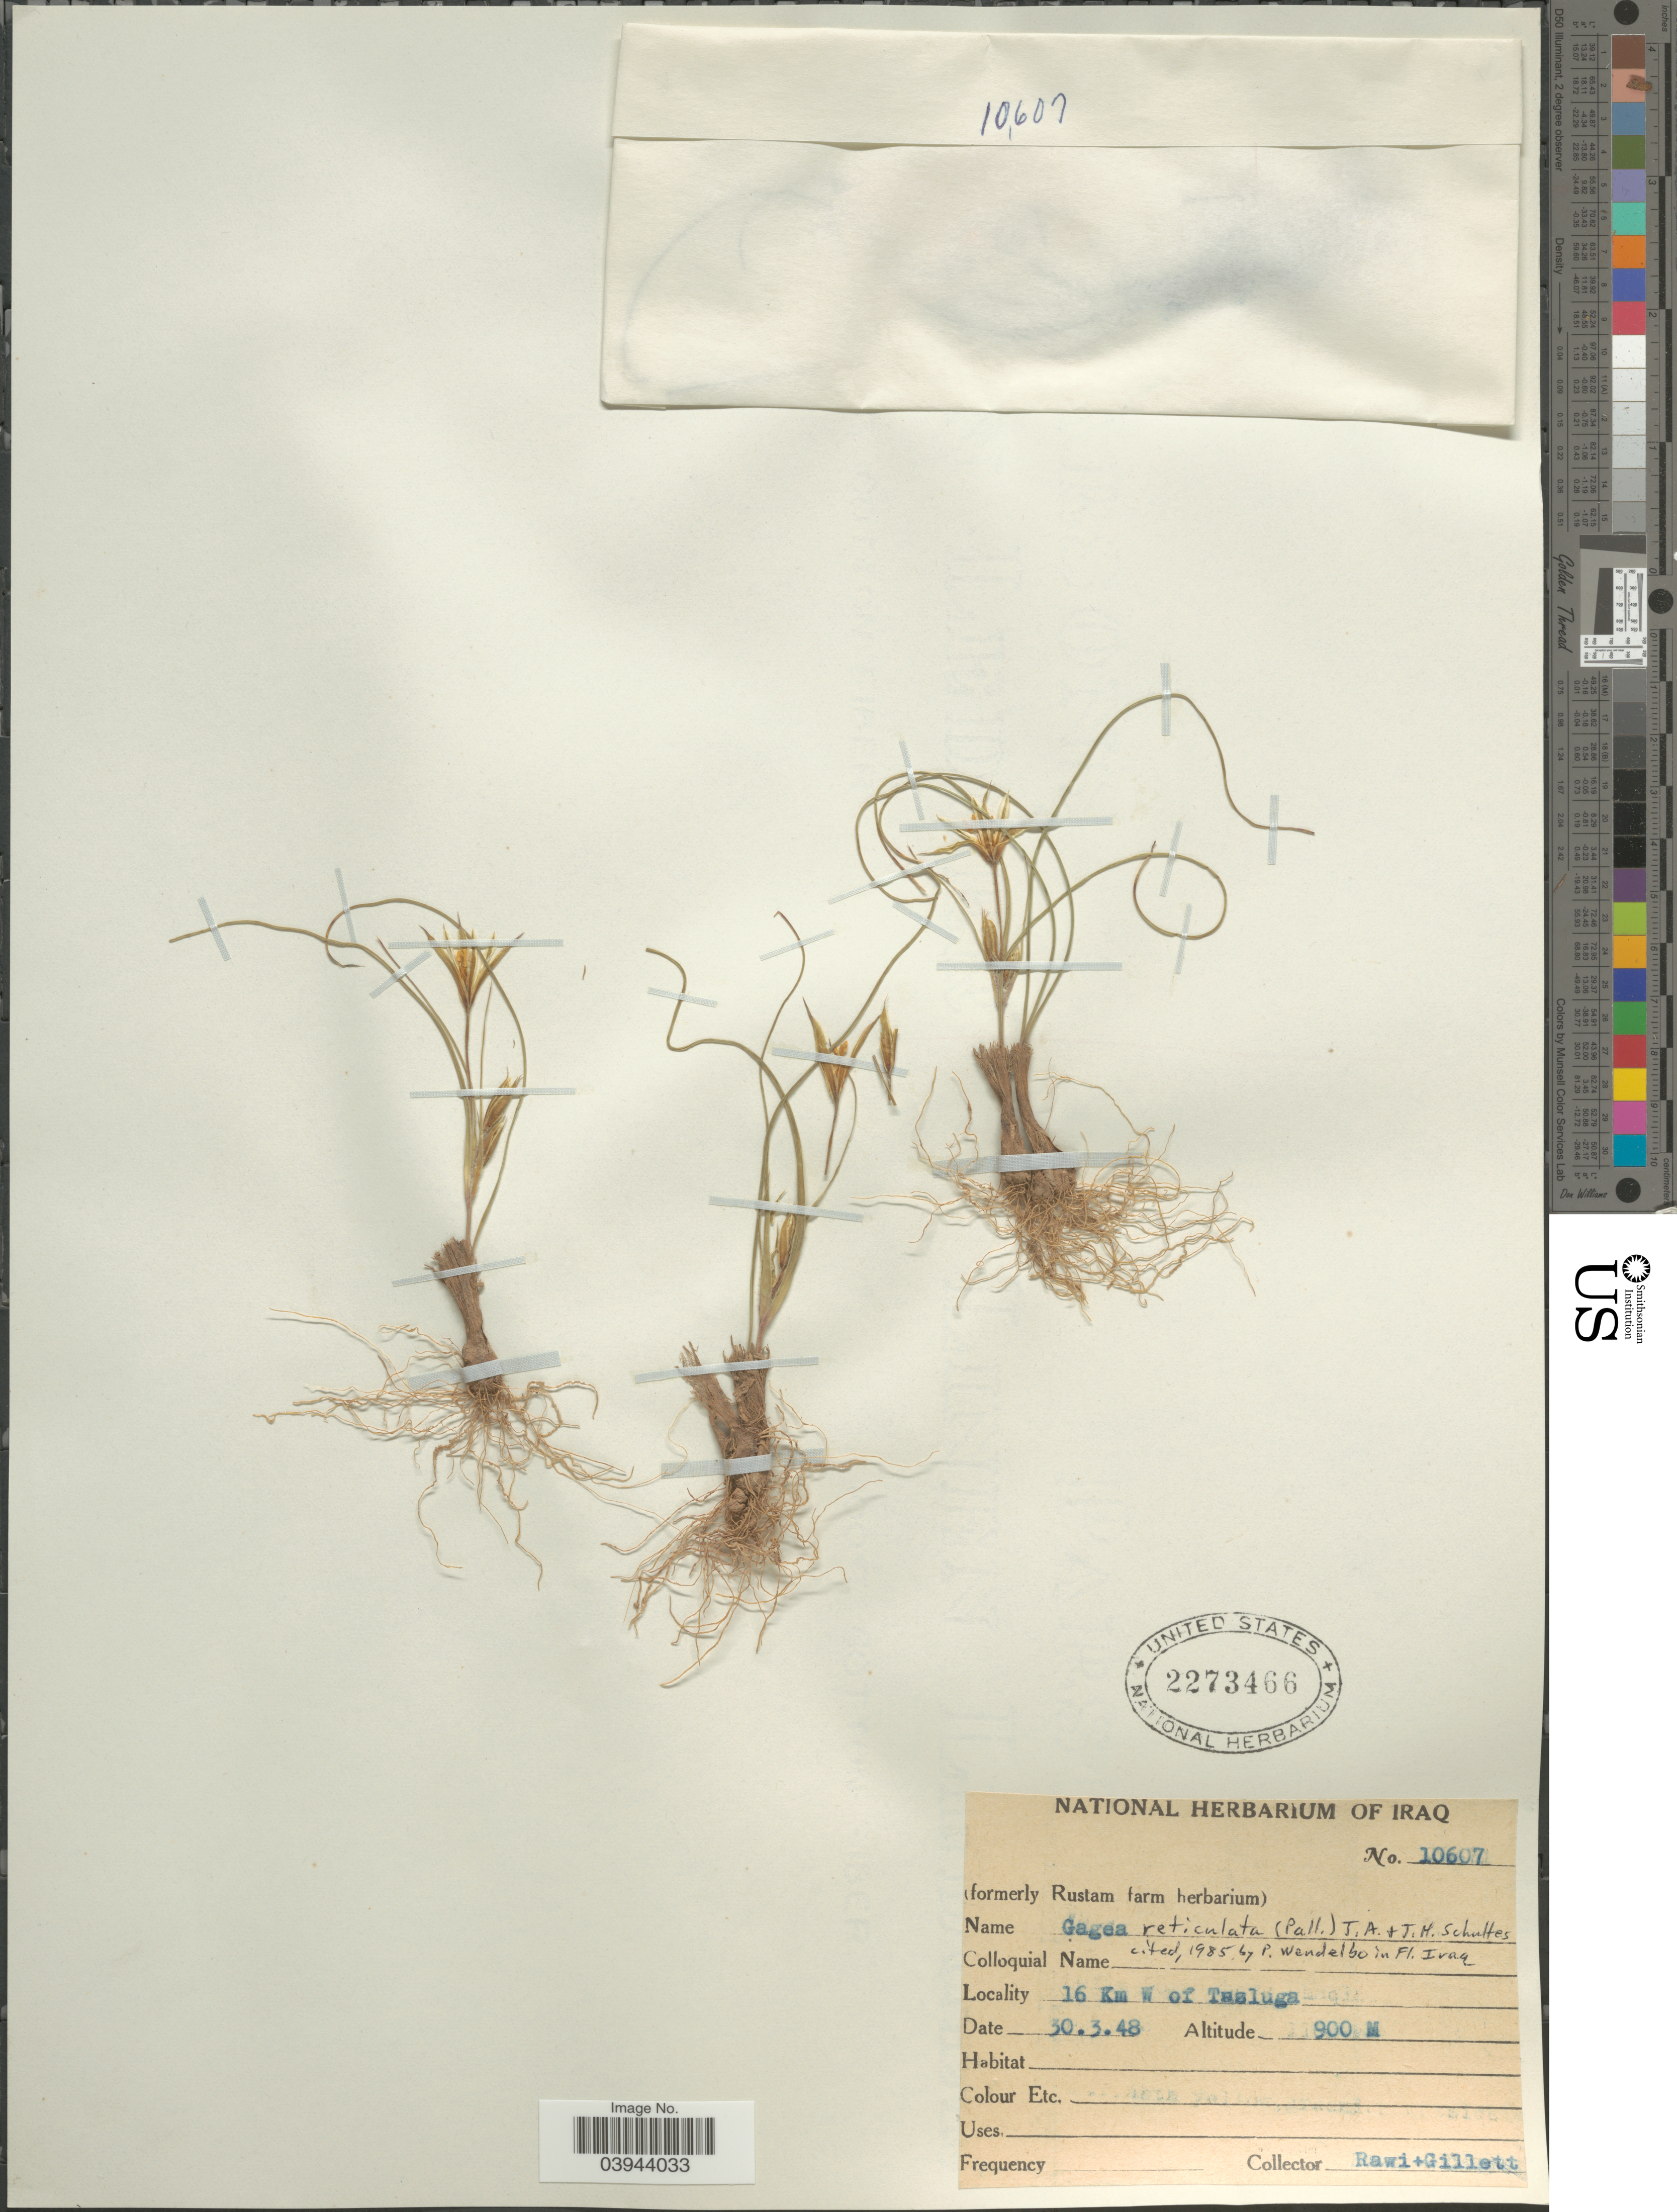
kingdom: Plantae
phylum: Tracheophyta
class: Liliopsida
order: Liliales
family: Liliaceae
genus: Gagea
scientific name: Gagea reticulata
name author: (Pall.) Schult. & Schult. f.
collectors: -. Rawi & Gillett, --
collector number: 10607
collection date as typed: Transcribed d/m/y: 30/3/48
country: Iraq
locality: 16 Km W of Tasluga.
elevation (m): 900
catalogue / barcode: US 2273466